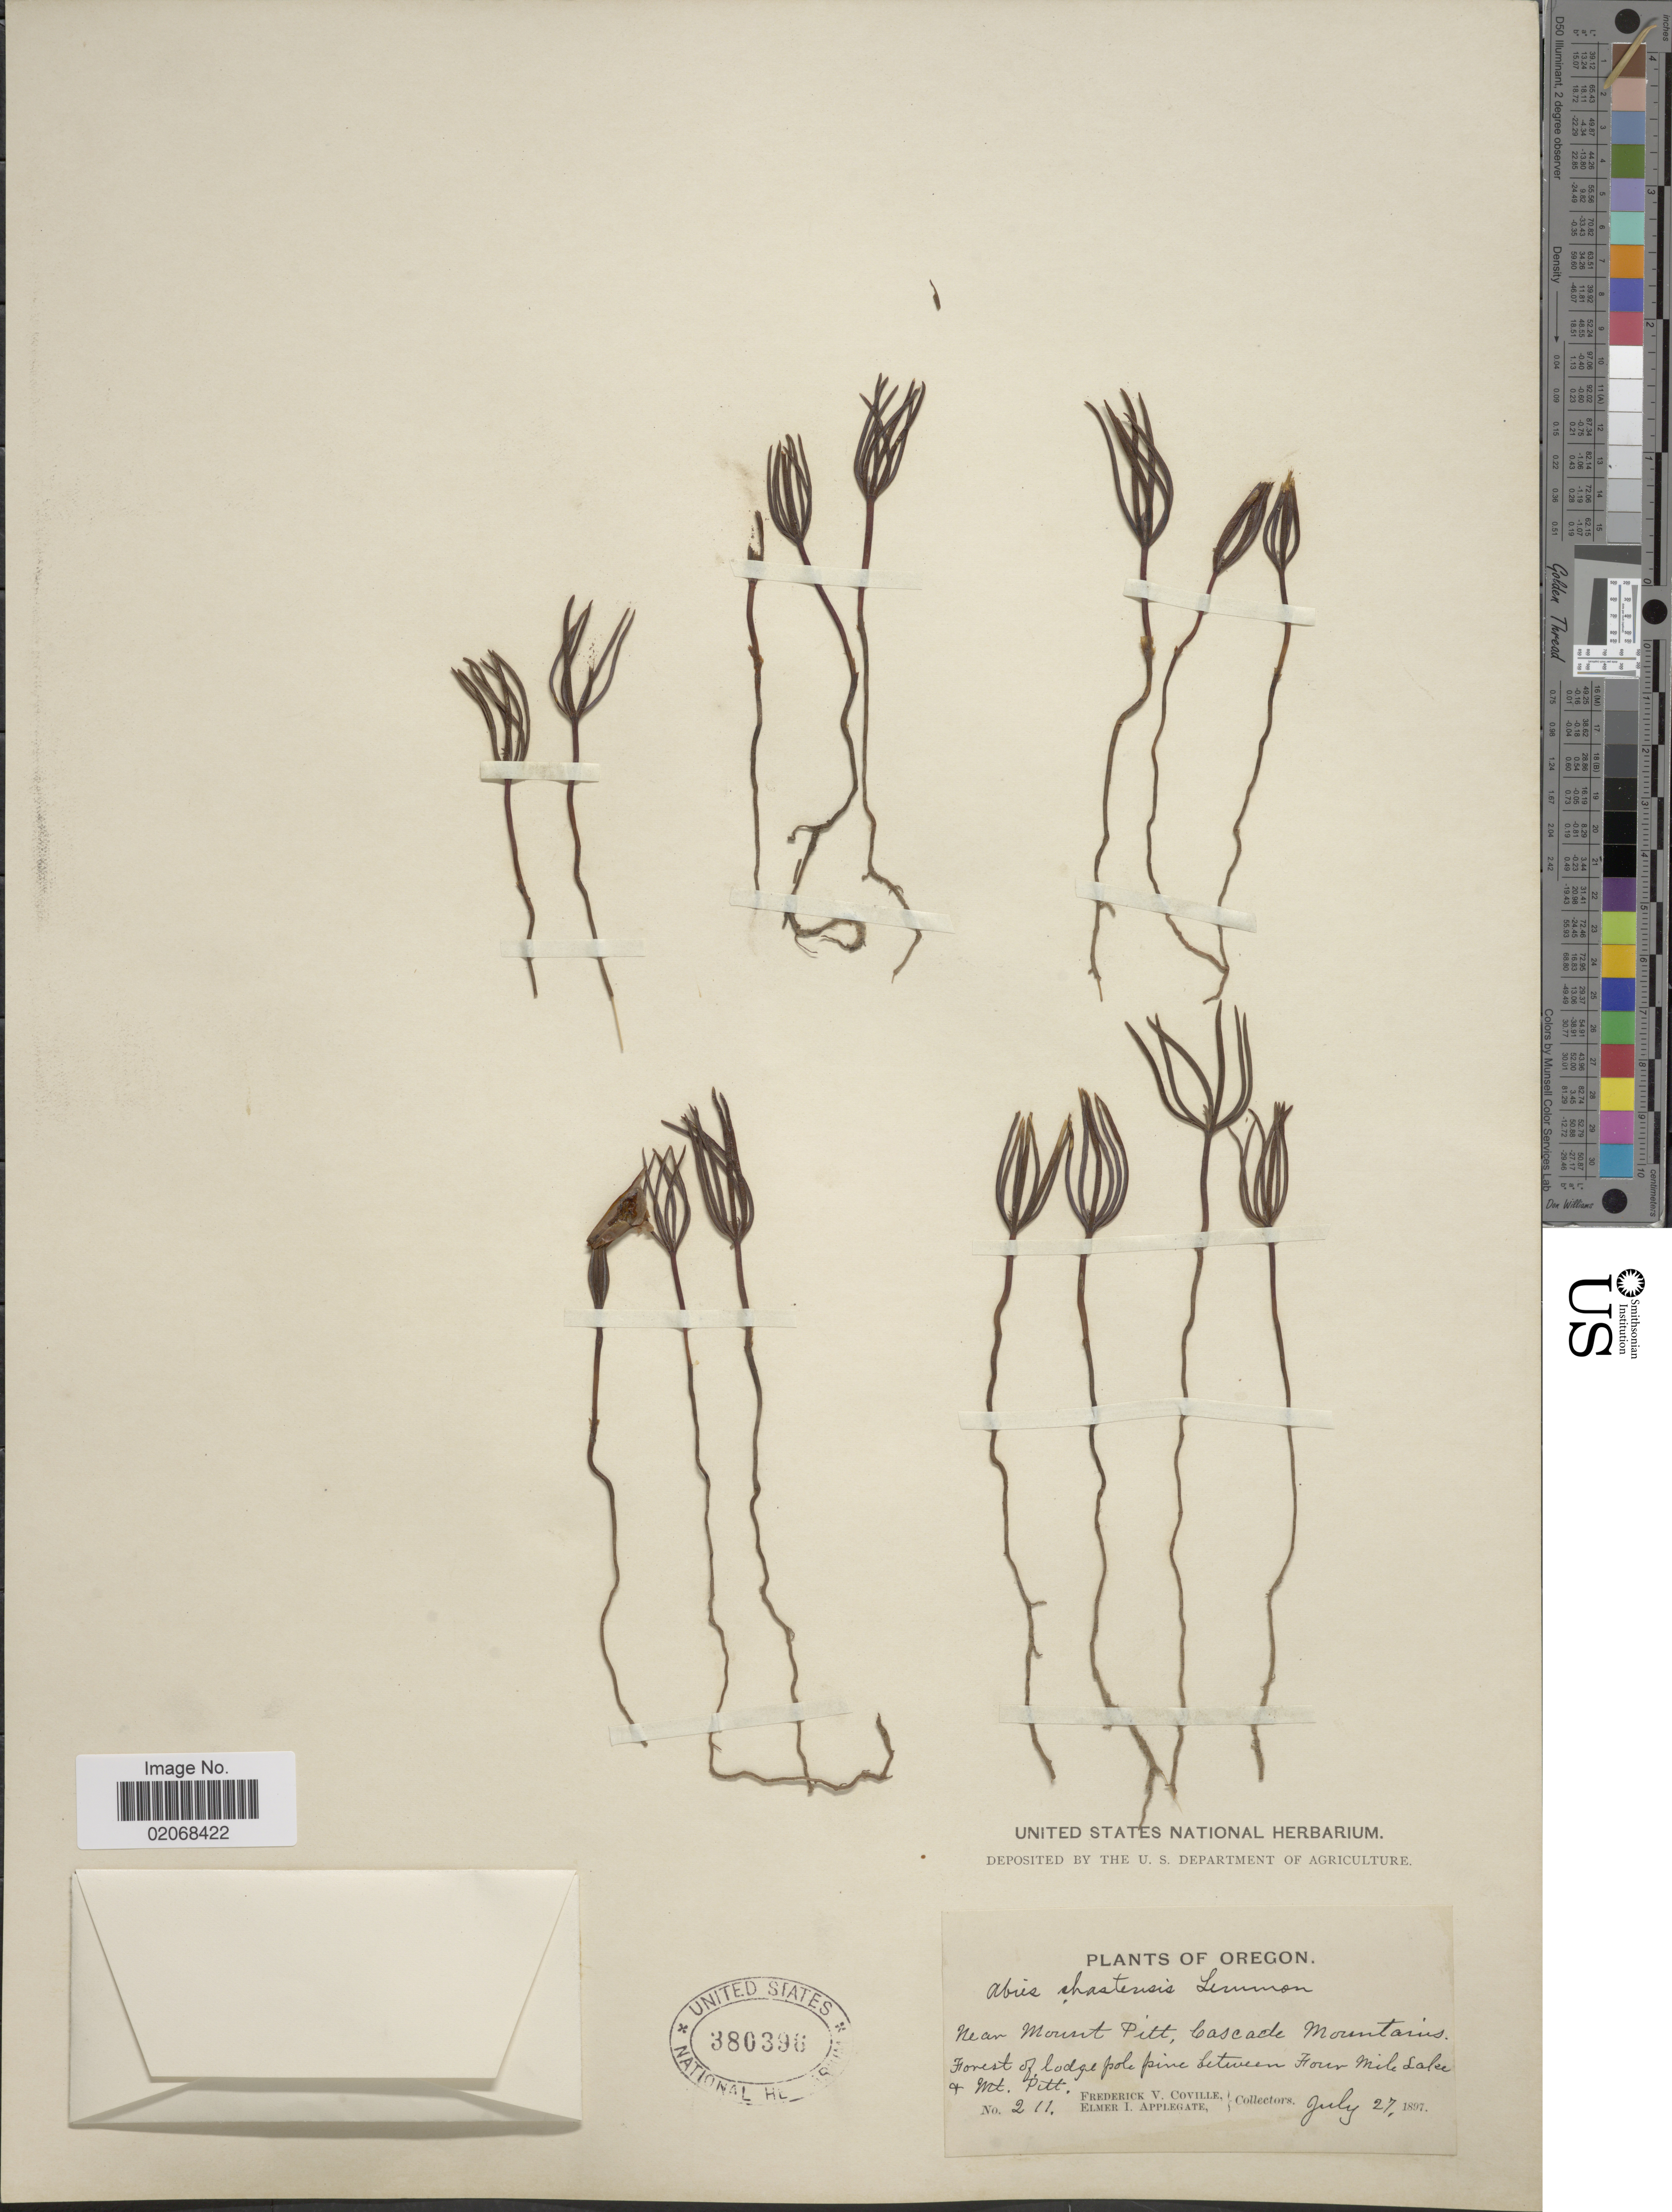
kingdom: Plantae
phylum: Tracheophyta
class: Pinopsida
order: Pinales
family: Pinaceae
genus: Abies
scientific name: Abies magnifica var. shastensis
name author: Lemmon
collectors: F. V. Coville & E. I. Applegate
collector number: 211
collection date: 1897-07-27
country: United States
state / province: Oregon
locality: Near Mount Pitt, Casacde Mountains. Forest of Lodge pole pine between Four Mile Lake + Mt Pitt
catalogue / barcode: US 380396